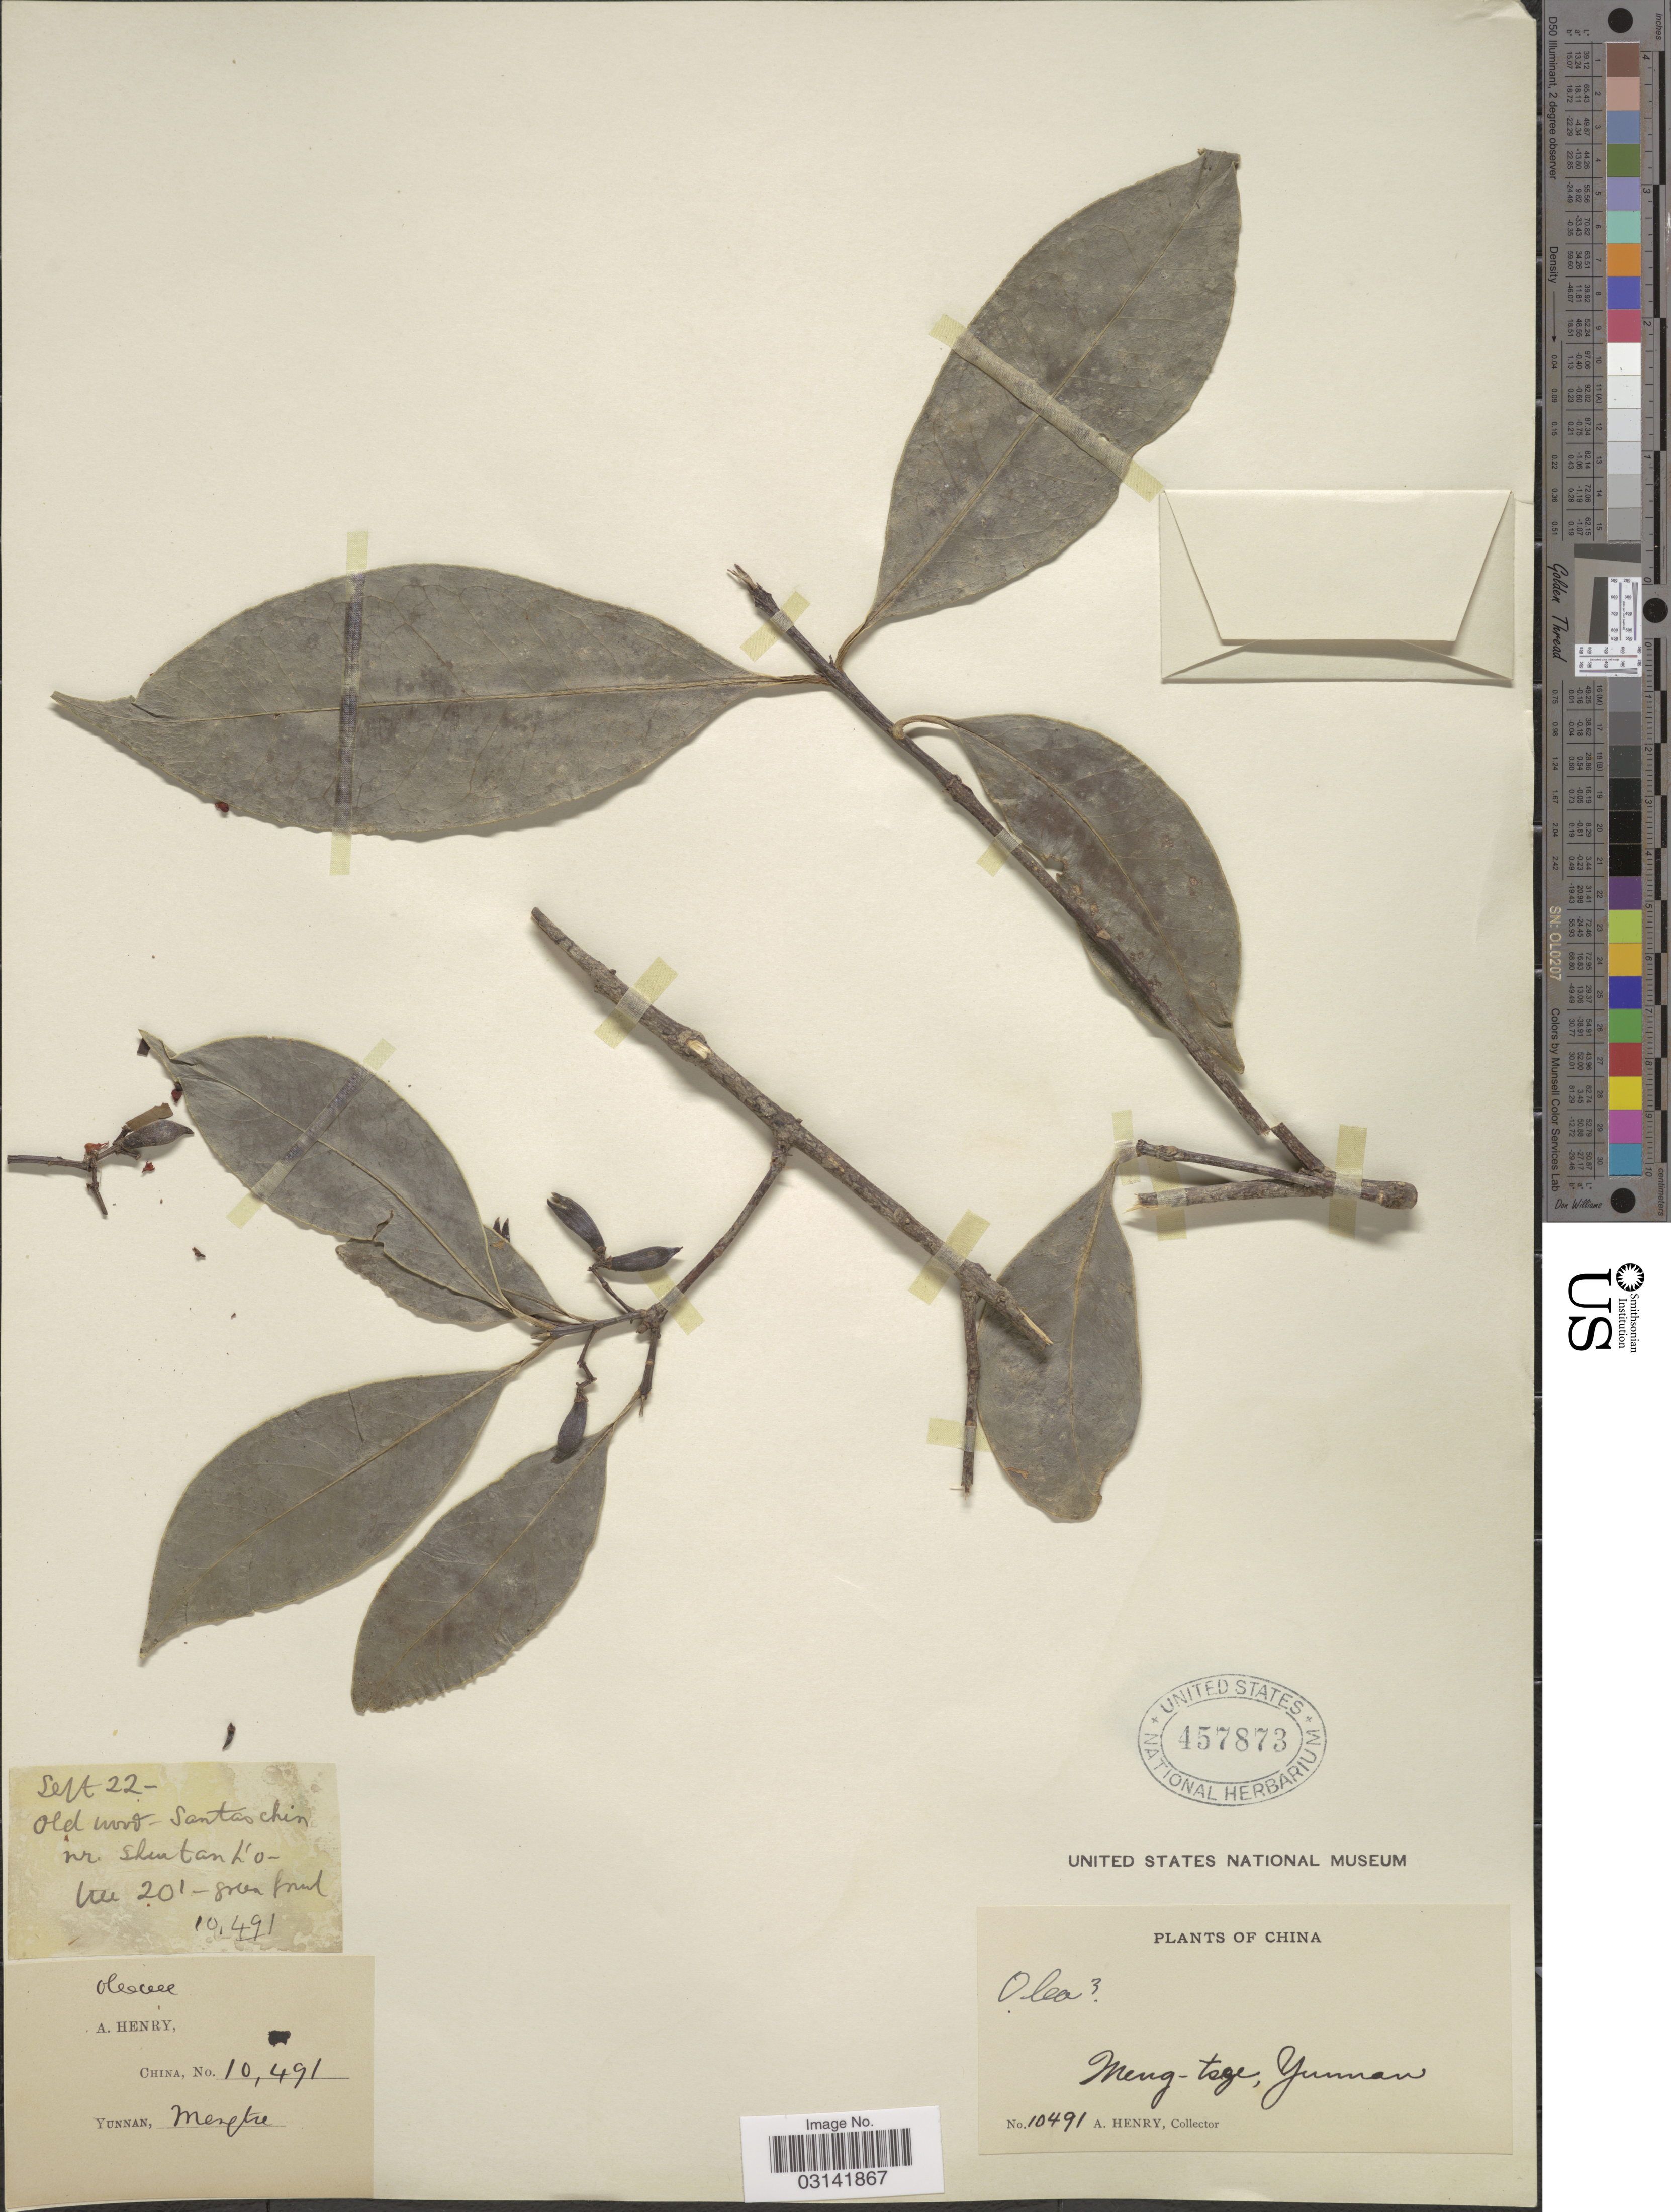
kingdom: Plantae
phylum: Tracheophyta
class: Magnoliopsida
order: Lamiales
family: Oleaceae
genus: Olea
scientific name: Olea sp.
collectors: A. Henry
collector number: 10491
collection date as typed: Transcribed d/m/y: /9/22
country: China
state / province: Yunnan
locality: Mengtze.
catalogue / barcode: US 457873